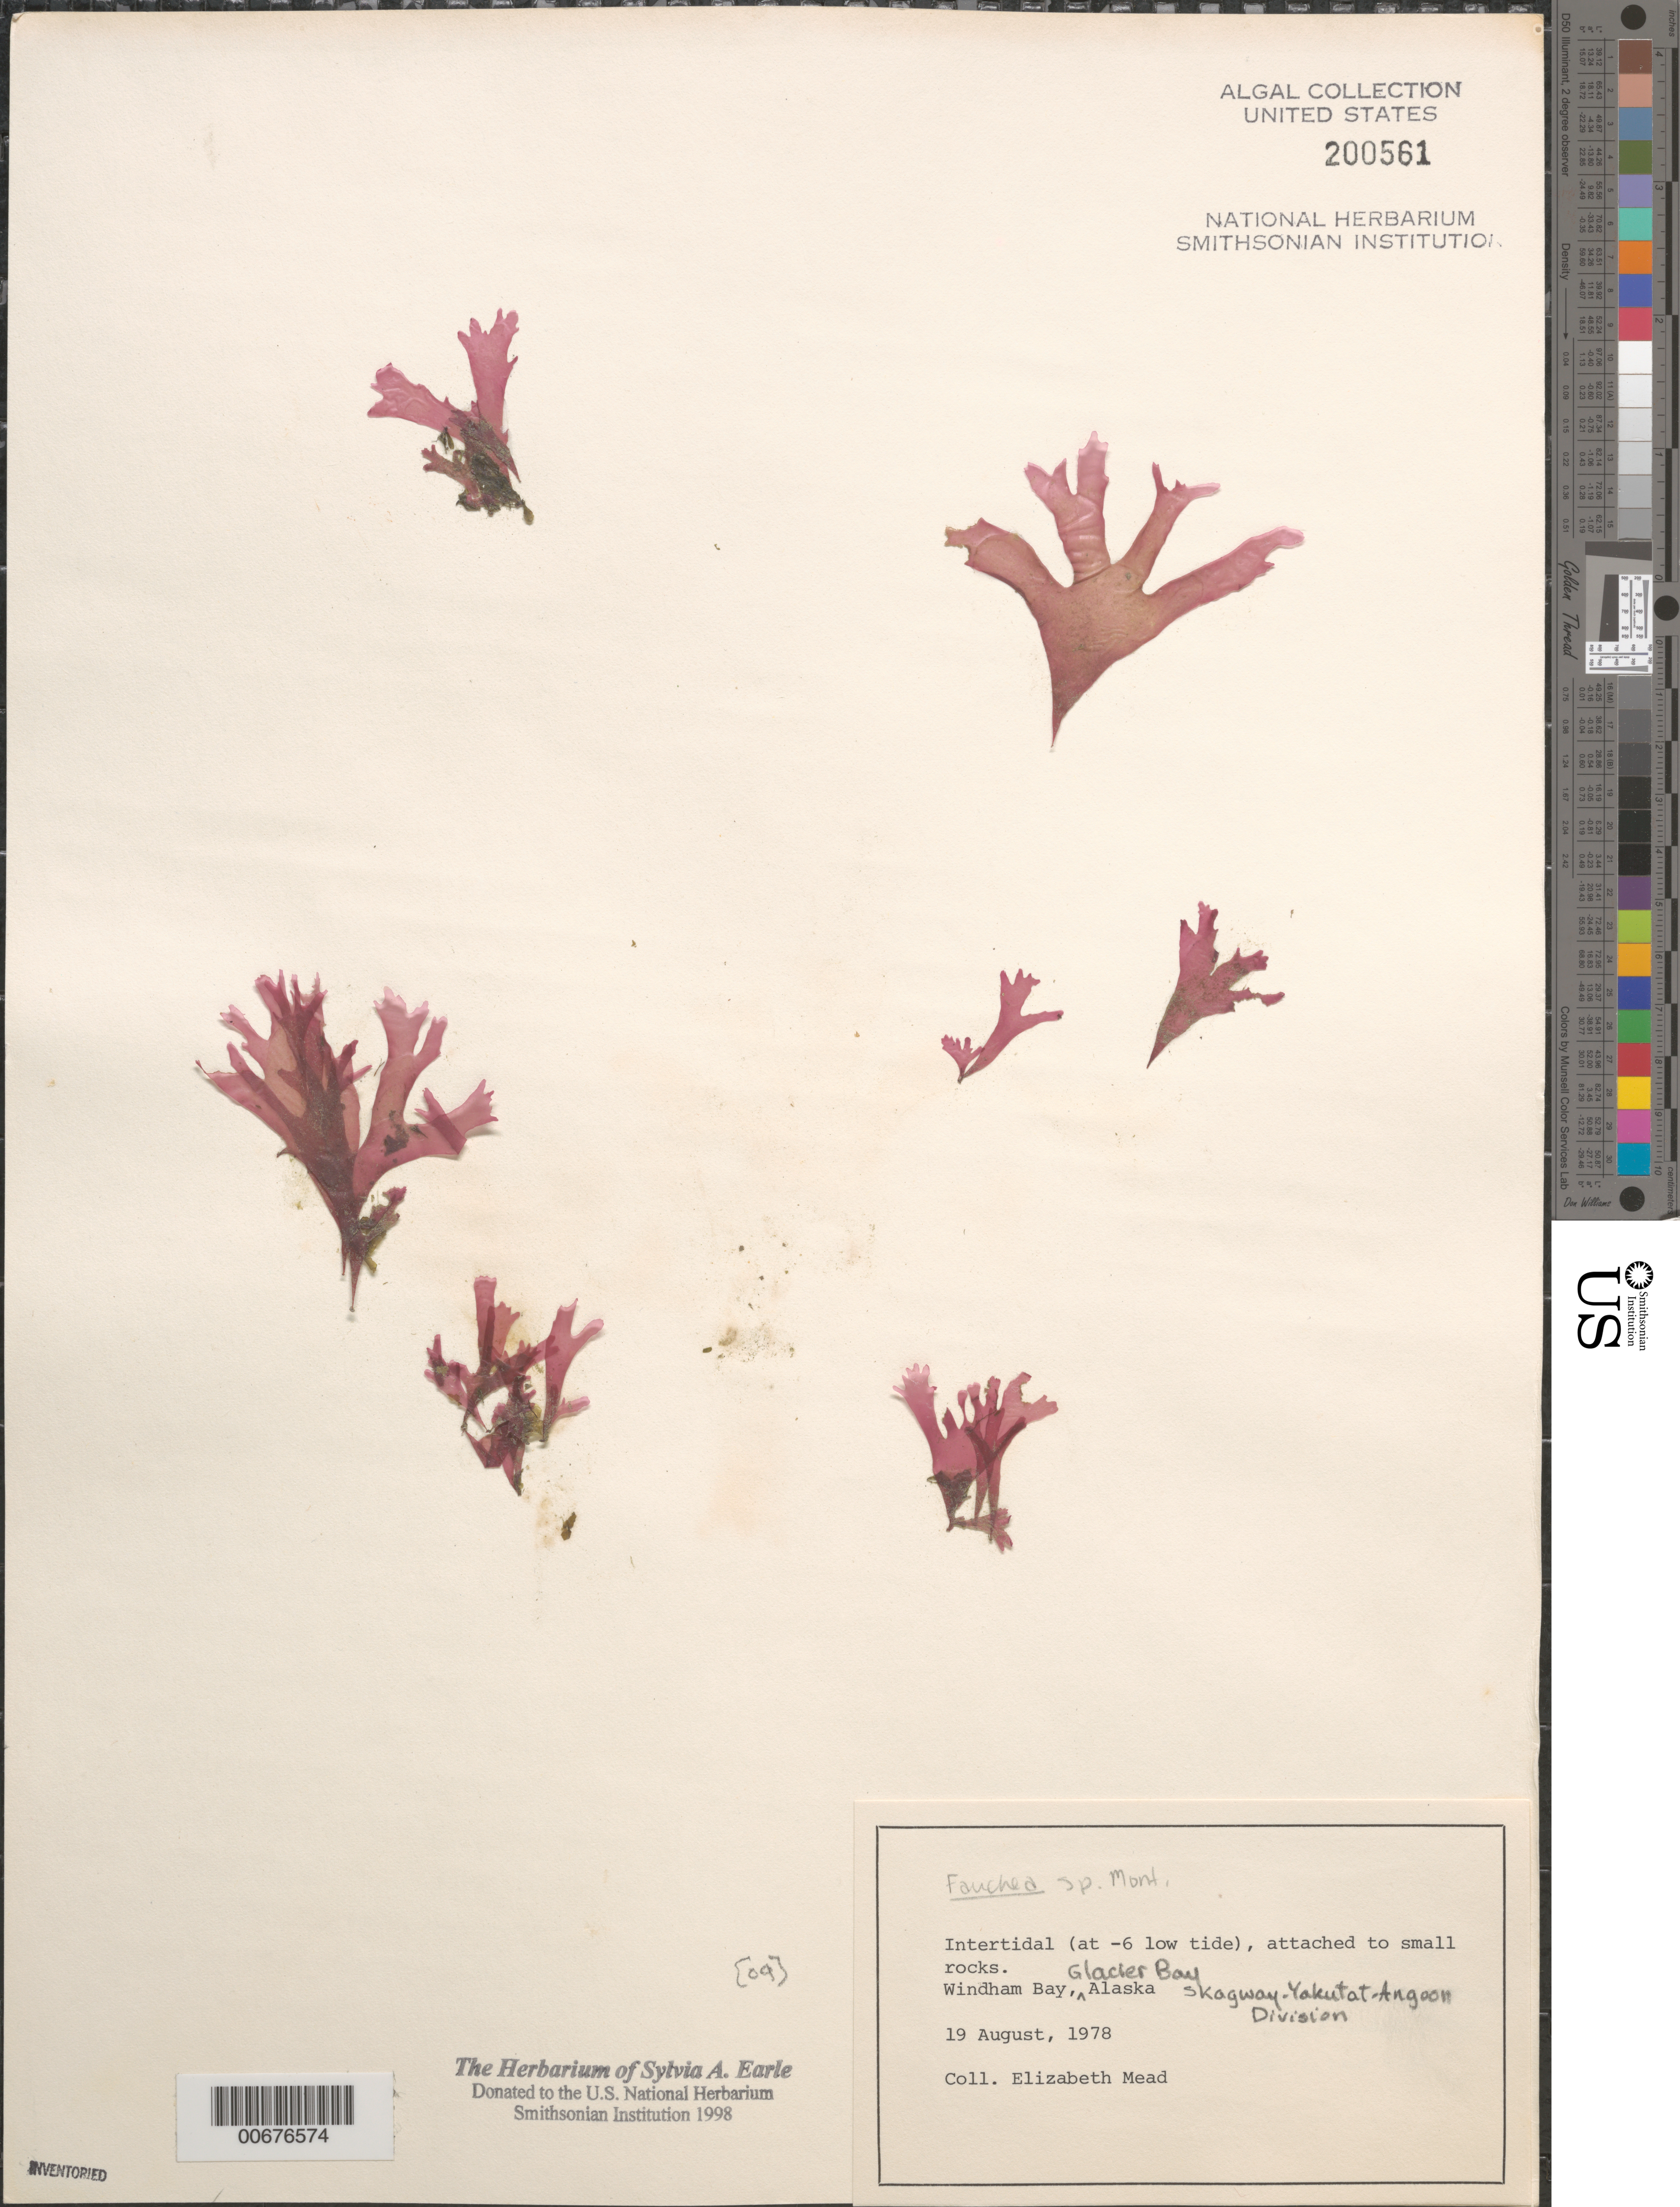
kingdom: Plantae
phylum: Rhodophyta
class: Florideophyceae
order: Rhodymeniales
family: Faucheaceae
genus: Fauchea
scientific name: Fauchea sp.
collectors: Mead. E.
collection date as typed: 19 Aug 1978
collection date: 1978-08-19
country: United States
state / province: Alaska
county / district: Skagway-Yakutat-Angoon Division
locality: Windham Bay, Glacier Bay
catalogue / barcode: US 200561